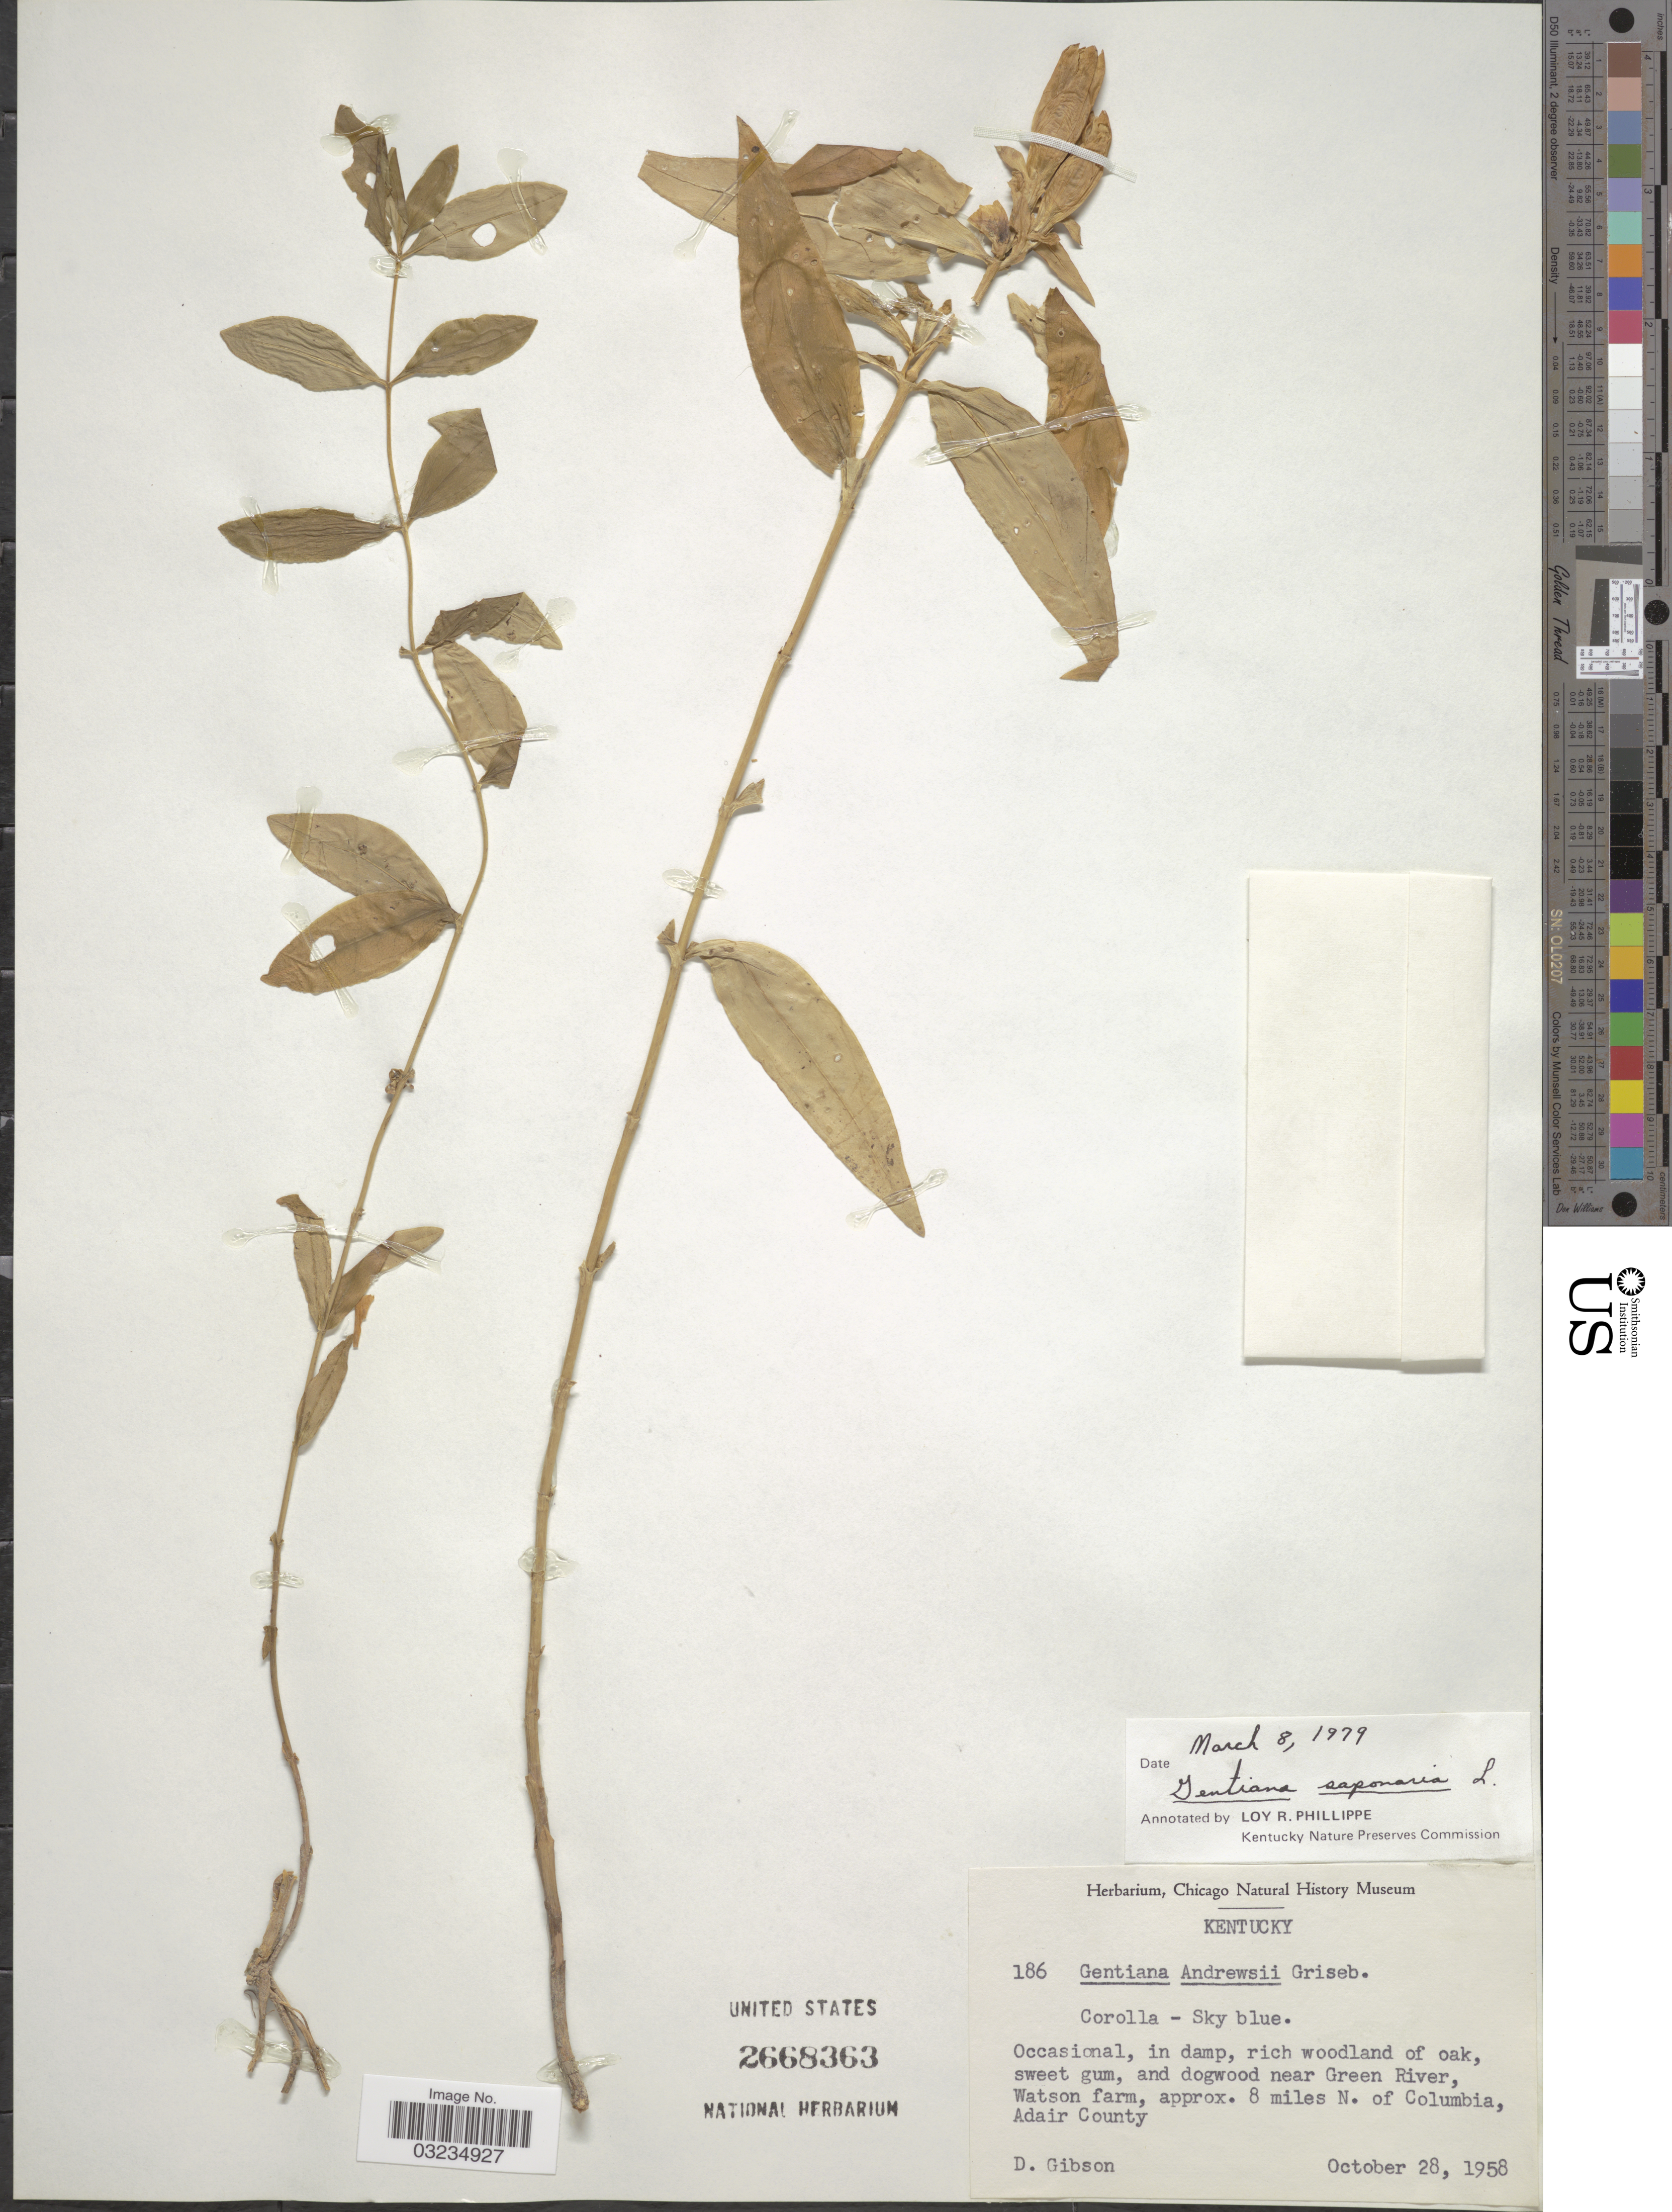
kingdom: Plantae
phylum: Tracheophyta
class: Magnoliopsida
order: Gentianales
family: Gentianaceae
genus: Gentiana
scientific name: Gentiana saponaria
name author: L.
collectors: D. Gibson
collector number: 186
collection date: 1958-10-28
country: United States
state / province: Kentucky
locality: Occasional, in damp, rich woodland of oak, sweet gum, and dogwood near Green River, Watson farm, approx. 8 miles N. of Columbia, Adair County.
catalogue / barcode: US 2668363